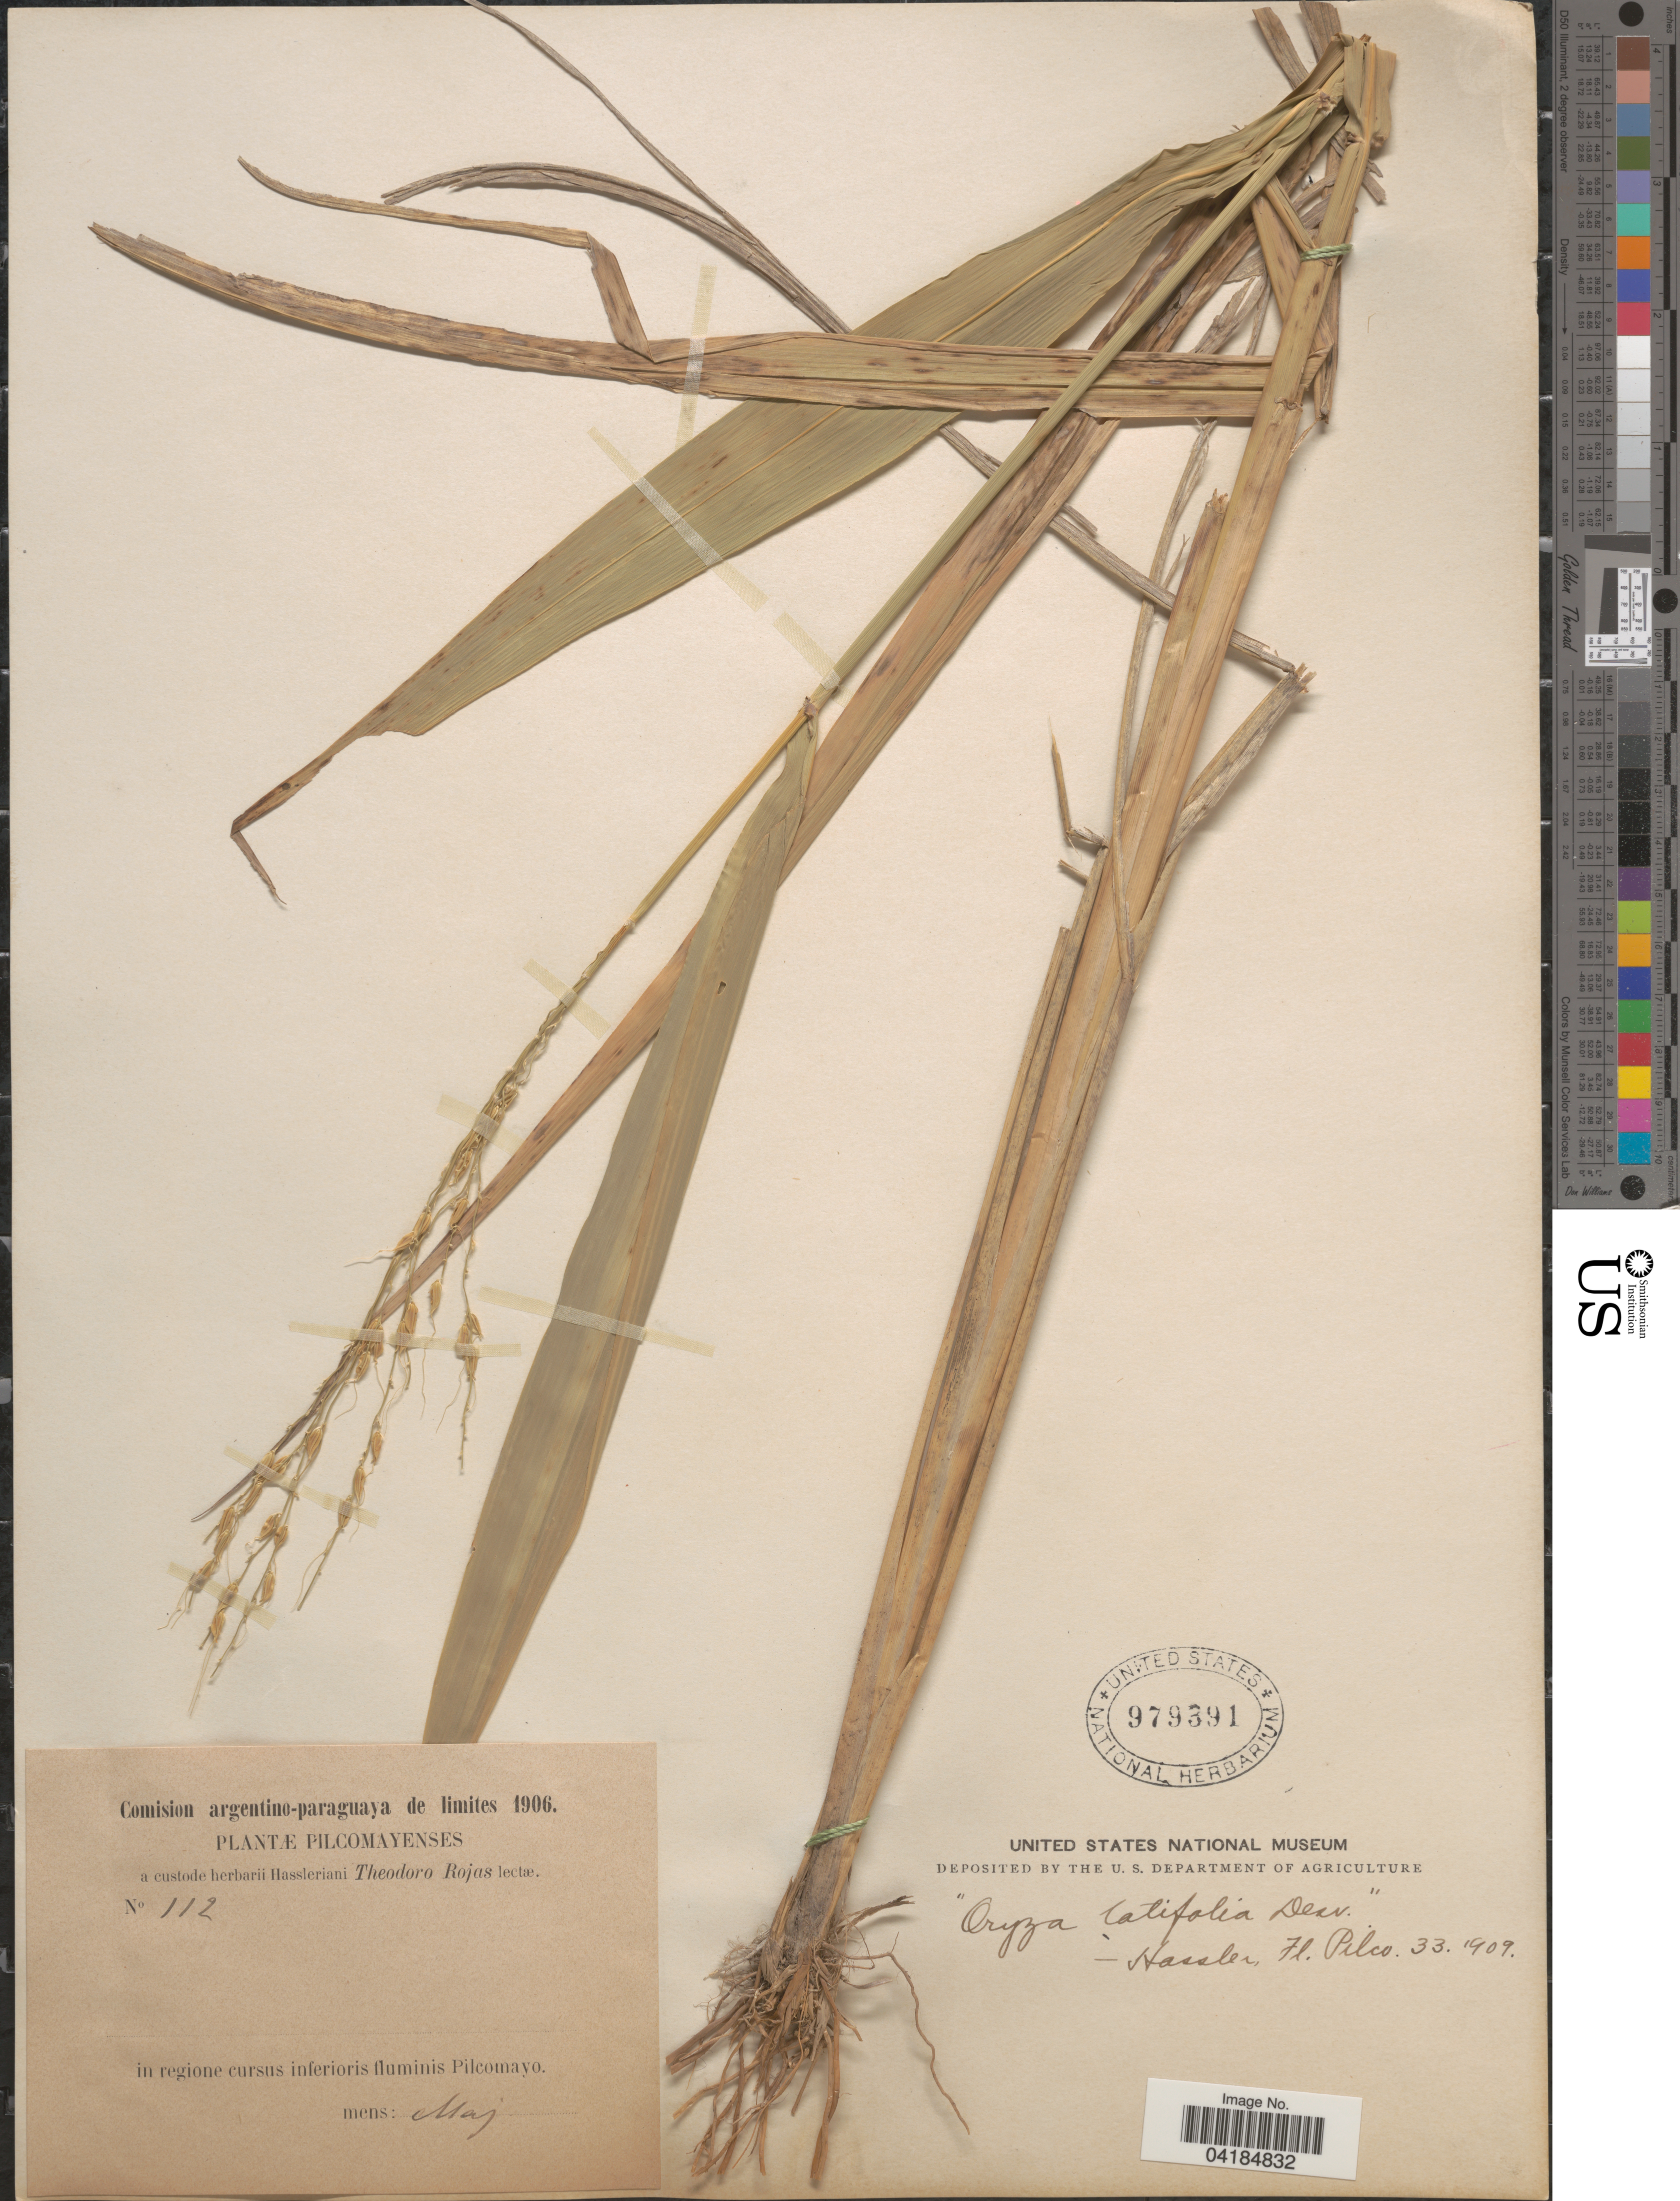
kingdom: Plantae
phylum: Tracheophyta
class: Liliopsida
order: Poales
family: Poaceae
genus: Oryza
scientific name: Oryza latifolia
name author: Desv.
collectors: Hassler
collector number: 112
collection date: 1909-05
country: Argentina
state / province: Formosa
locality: Pilcomayenses. In regione cursus inferioris fluminis Pilcomayo.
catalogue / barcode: US 979391